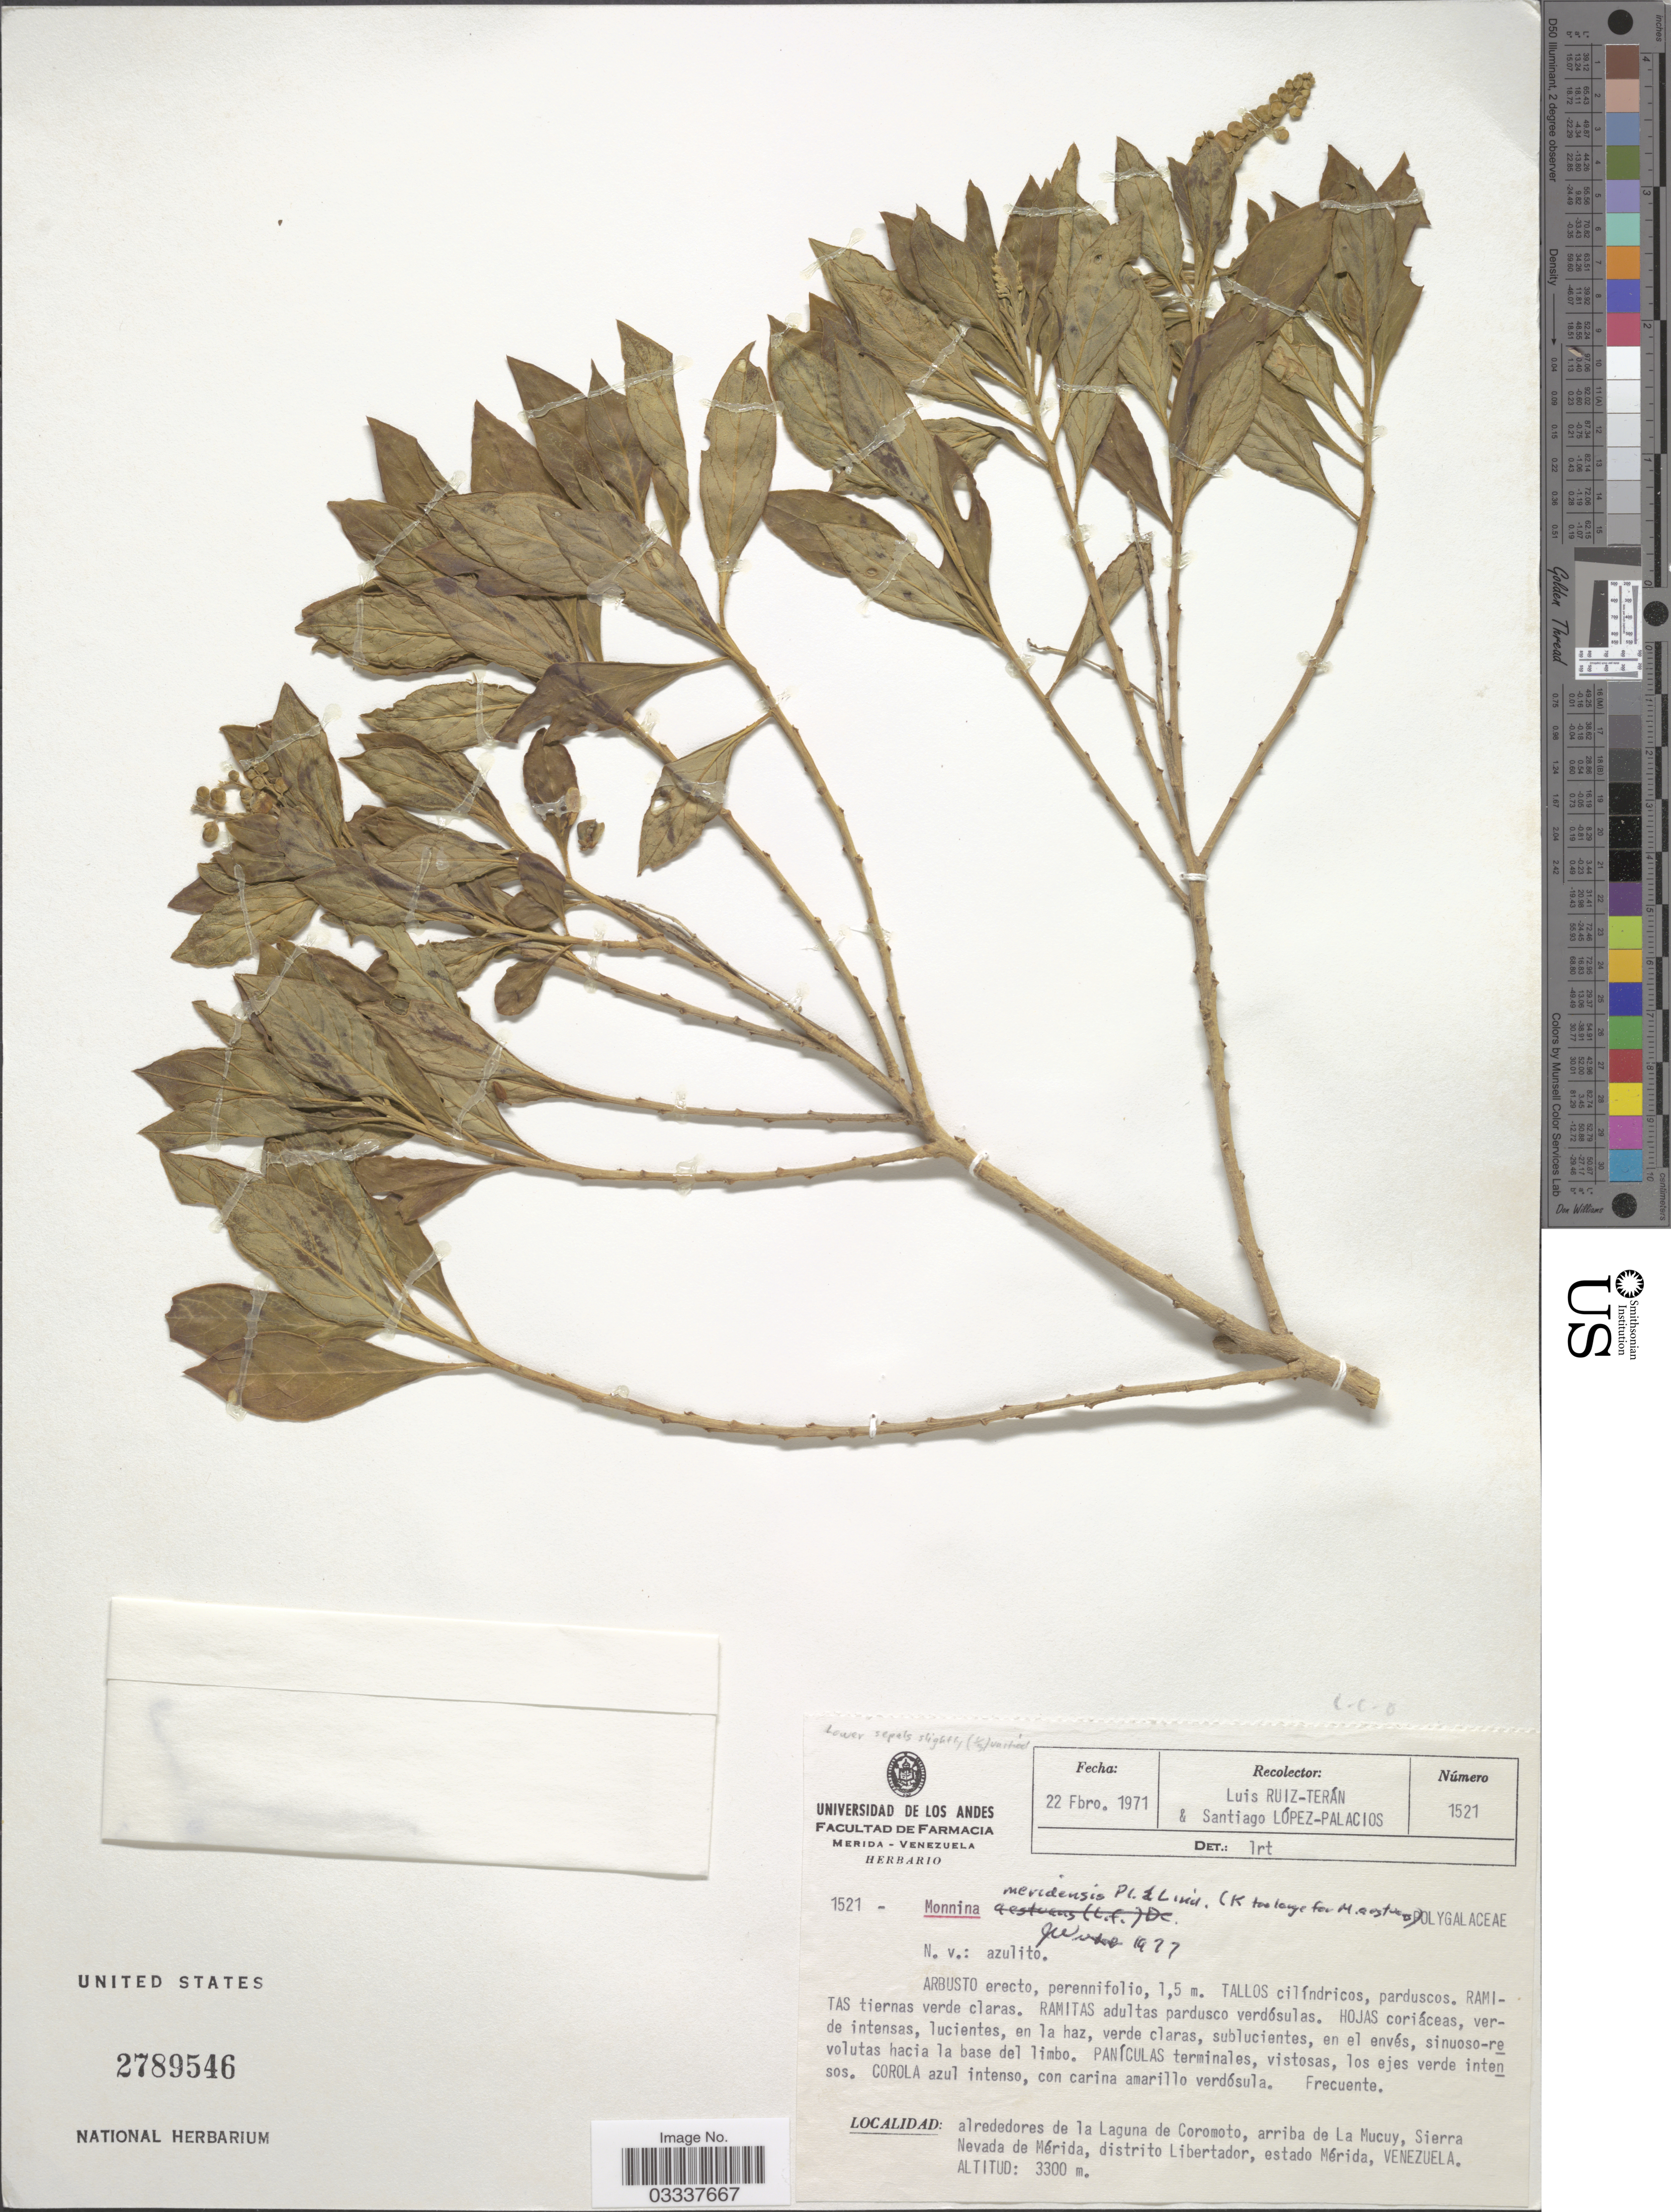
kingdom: Plantae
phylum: Tracheophyta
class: Magnoliopsida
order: Fabales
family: Polygalaceae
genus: Monnina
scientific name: Monnina meridensis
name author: Planch. & B.L. Linden ex Wedd.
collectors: L. Teran & S. López-Palacios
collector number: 1521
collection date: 1971-02-22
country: Venezuela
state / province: Mérida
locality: Alrededores de la laguna de Coromoto, arriba de La Mucuy, Sierra Nevada de Mérida, distrito Libertador.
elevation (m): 3300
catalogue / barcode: US 2789546